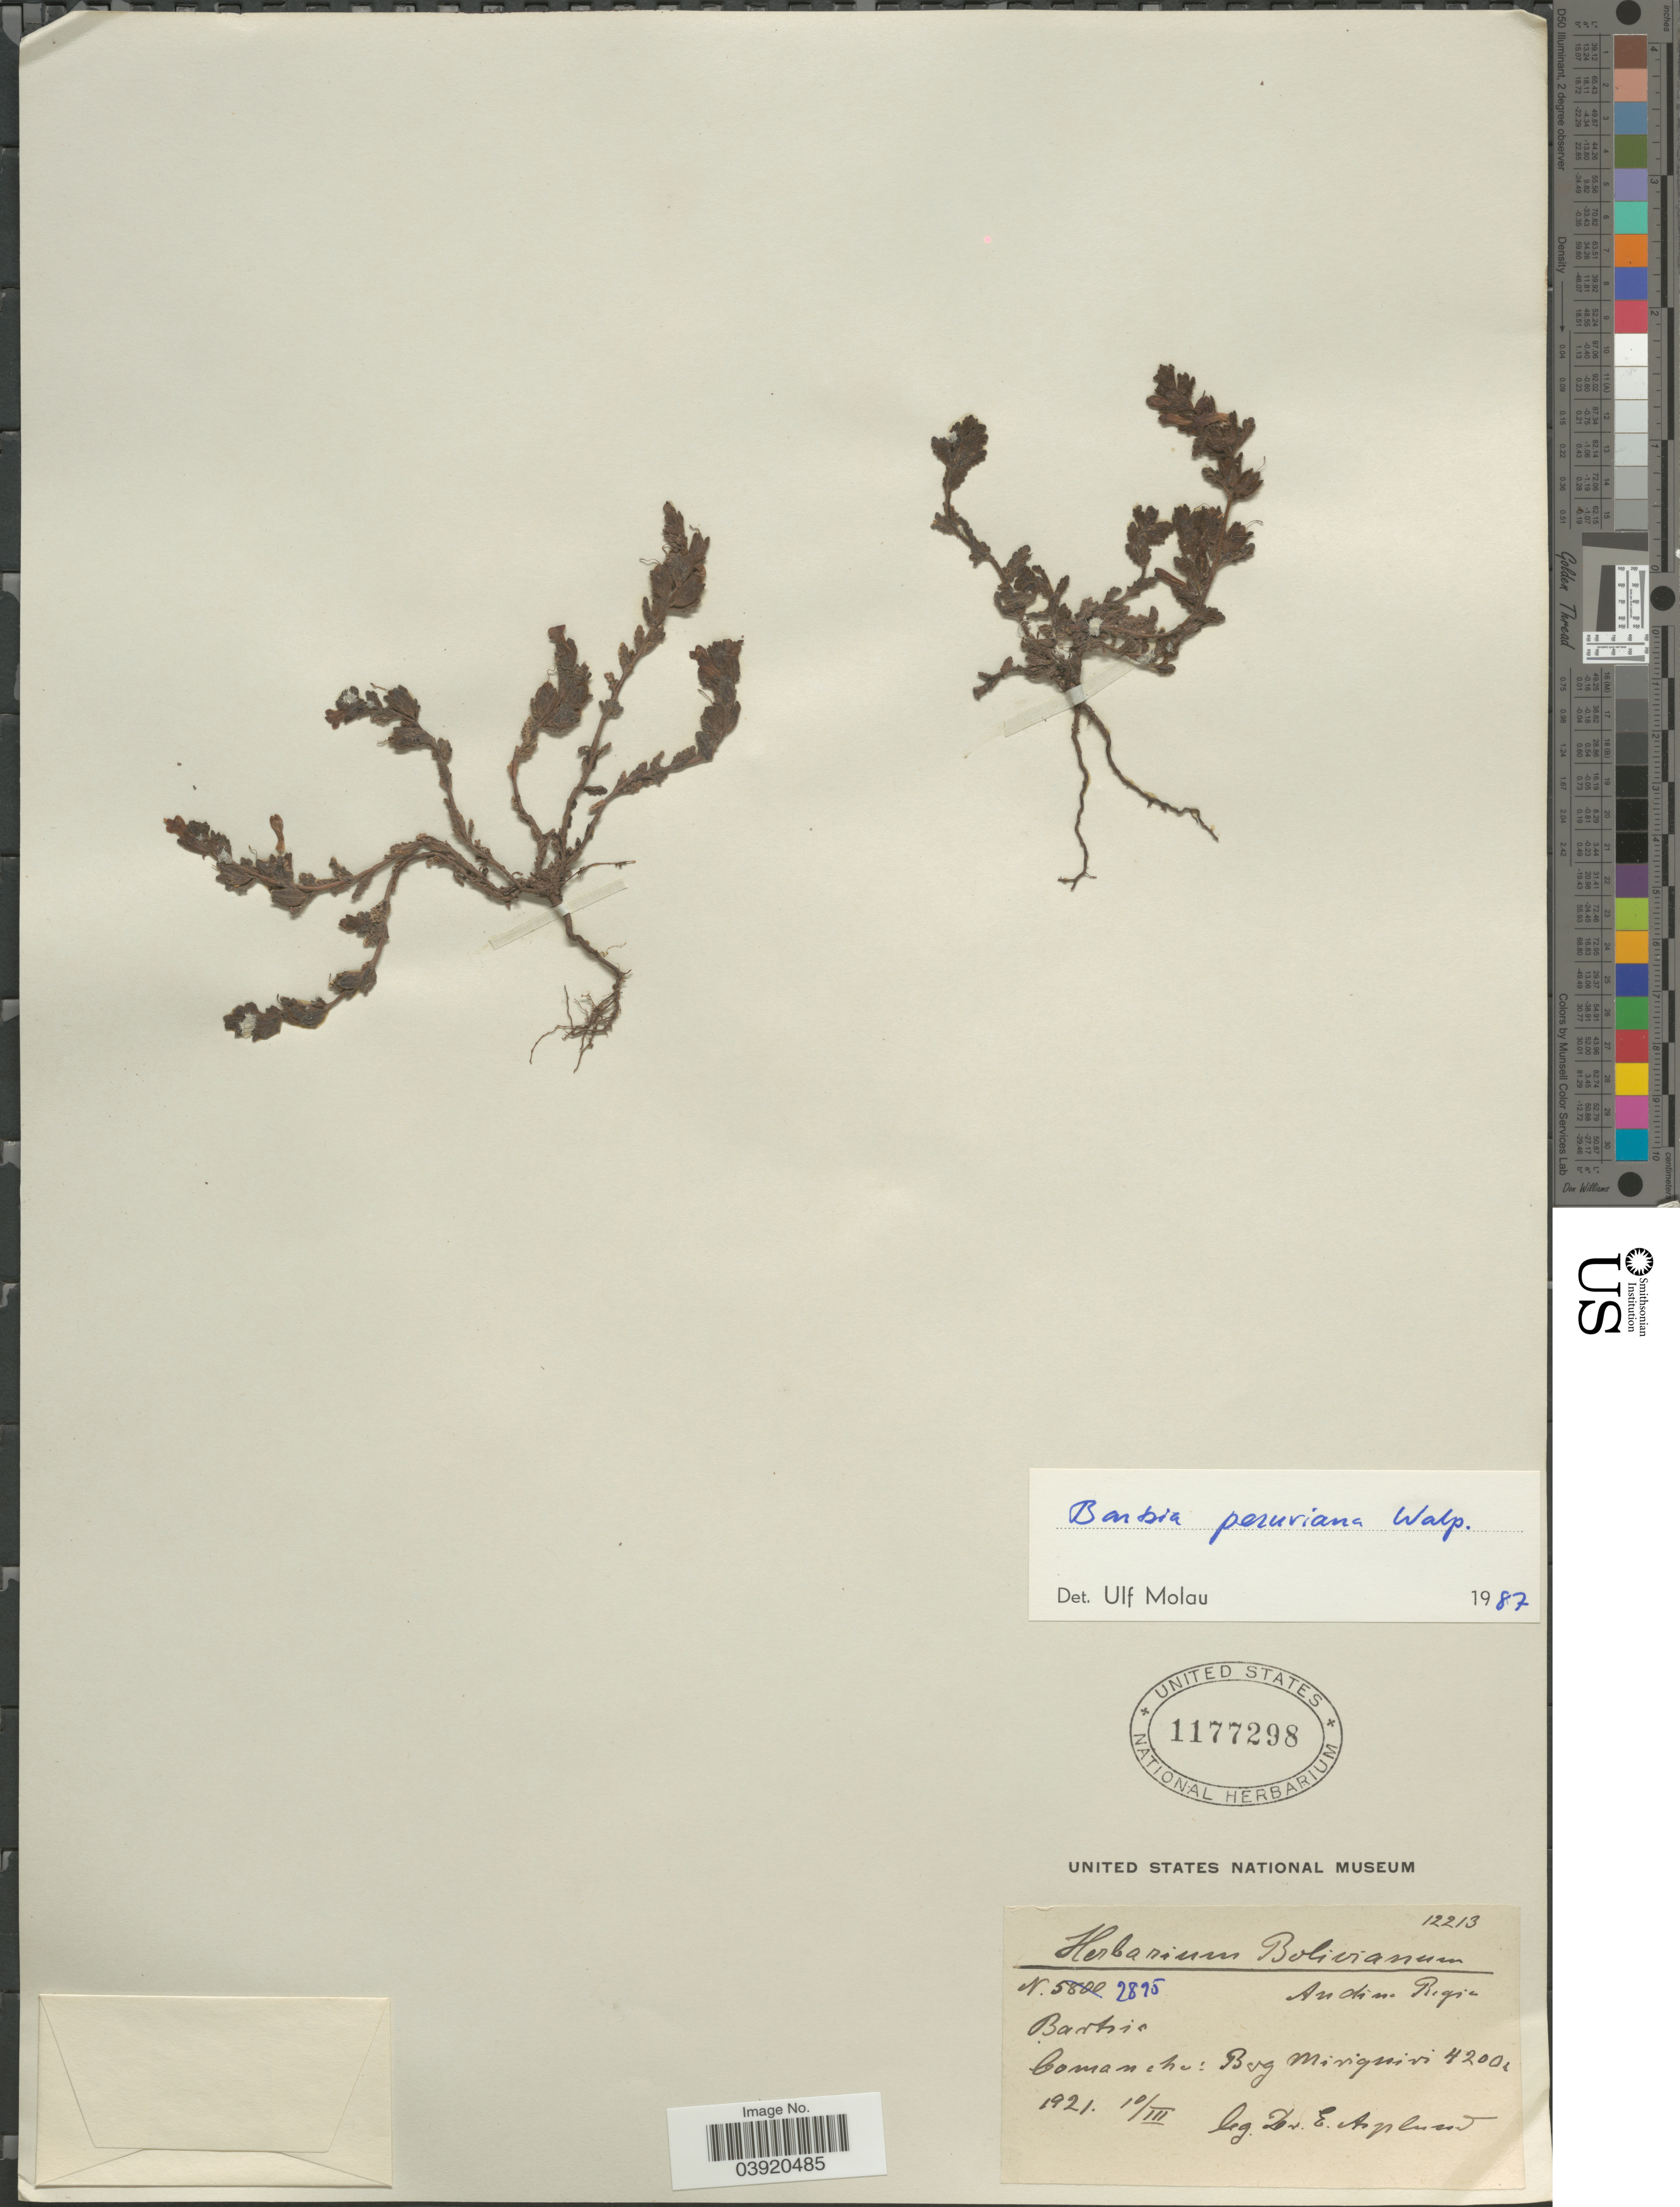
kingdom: Plantae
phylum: Tracheophyta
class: Magnoliopsida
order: Lamiales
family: Orobanchaceae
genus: Bartsia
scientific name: Bartsia peruviana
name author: Walp.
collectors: E. Asplund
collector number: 2895/12213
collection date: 1921-03-10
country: Bolivia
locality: Andina Region. Comanche: Bog Miriquiri.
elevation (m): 4200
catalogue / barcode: US 1177298